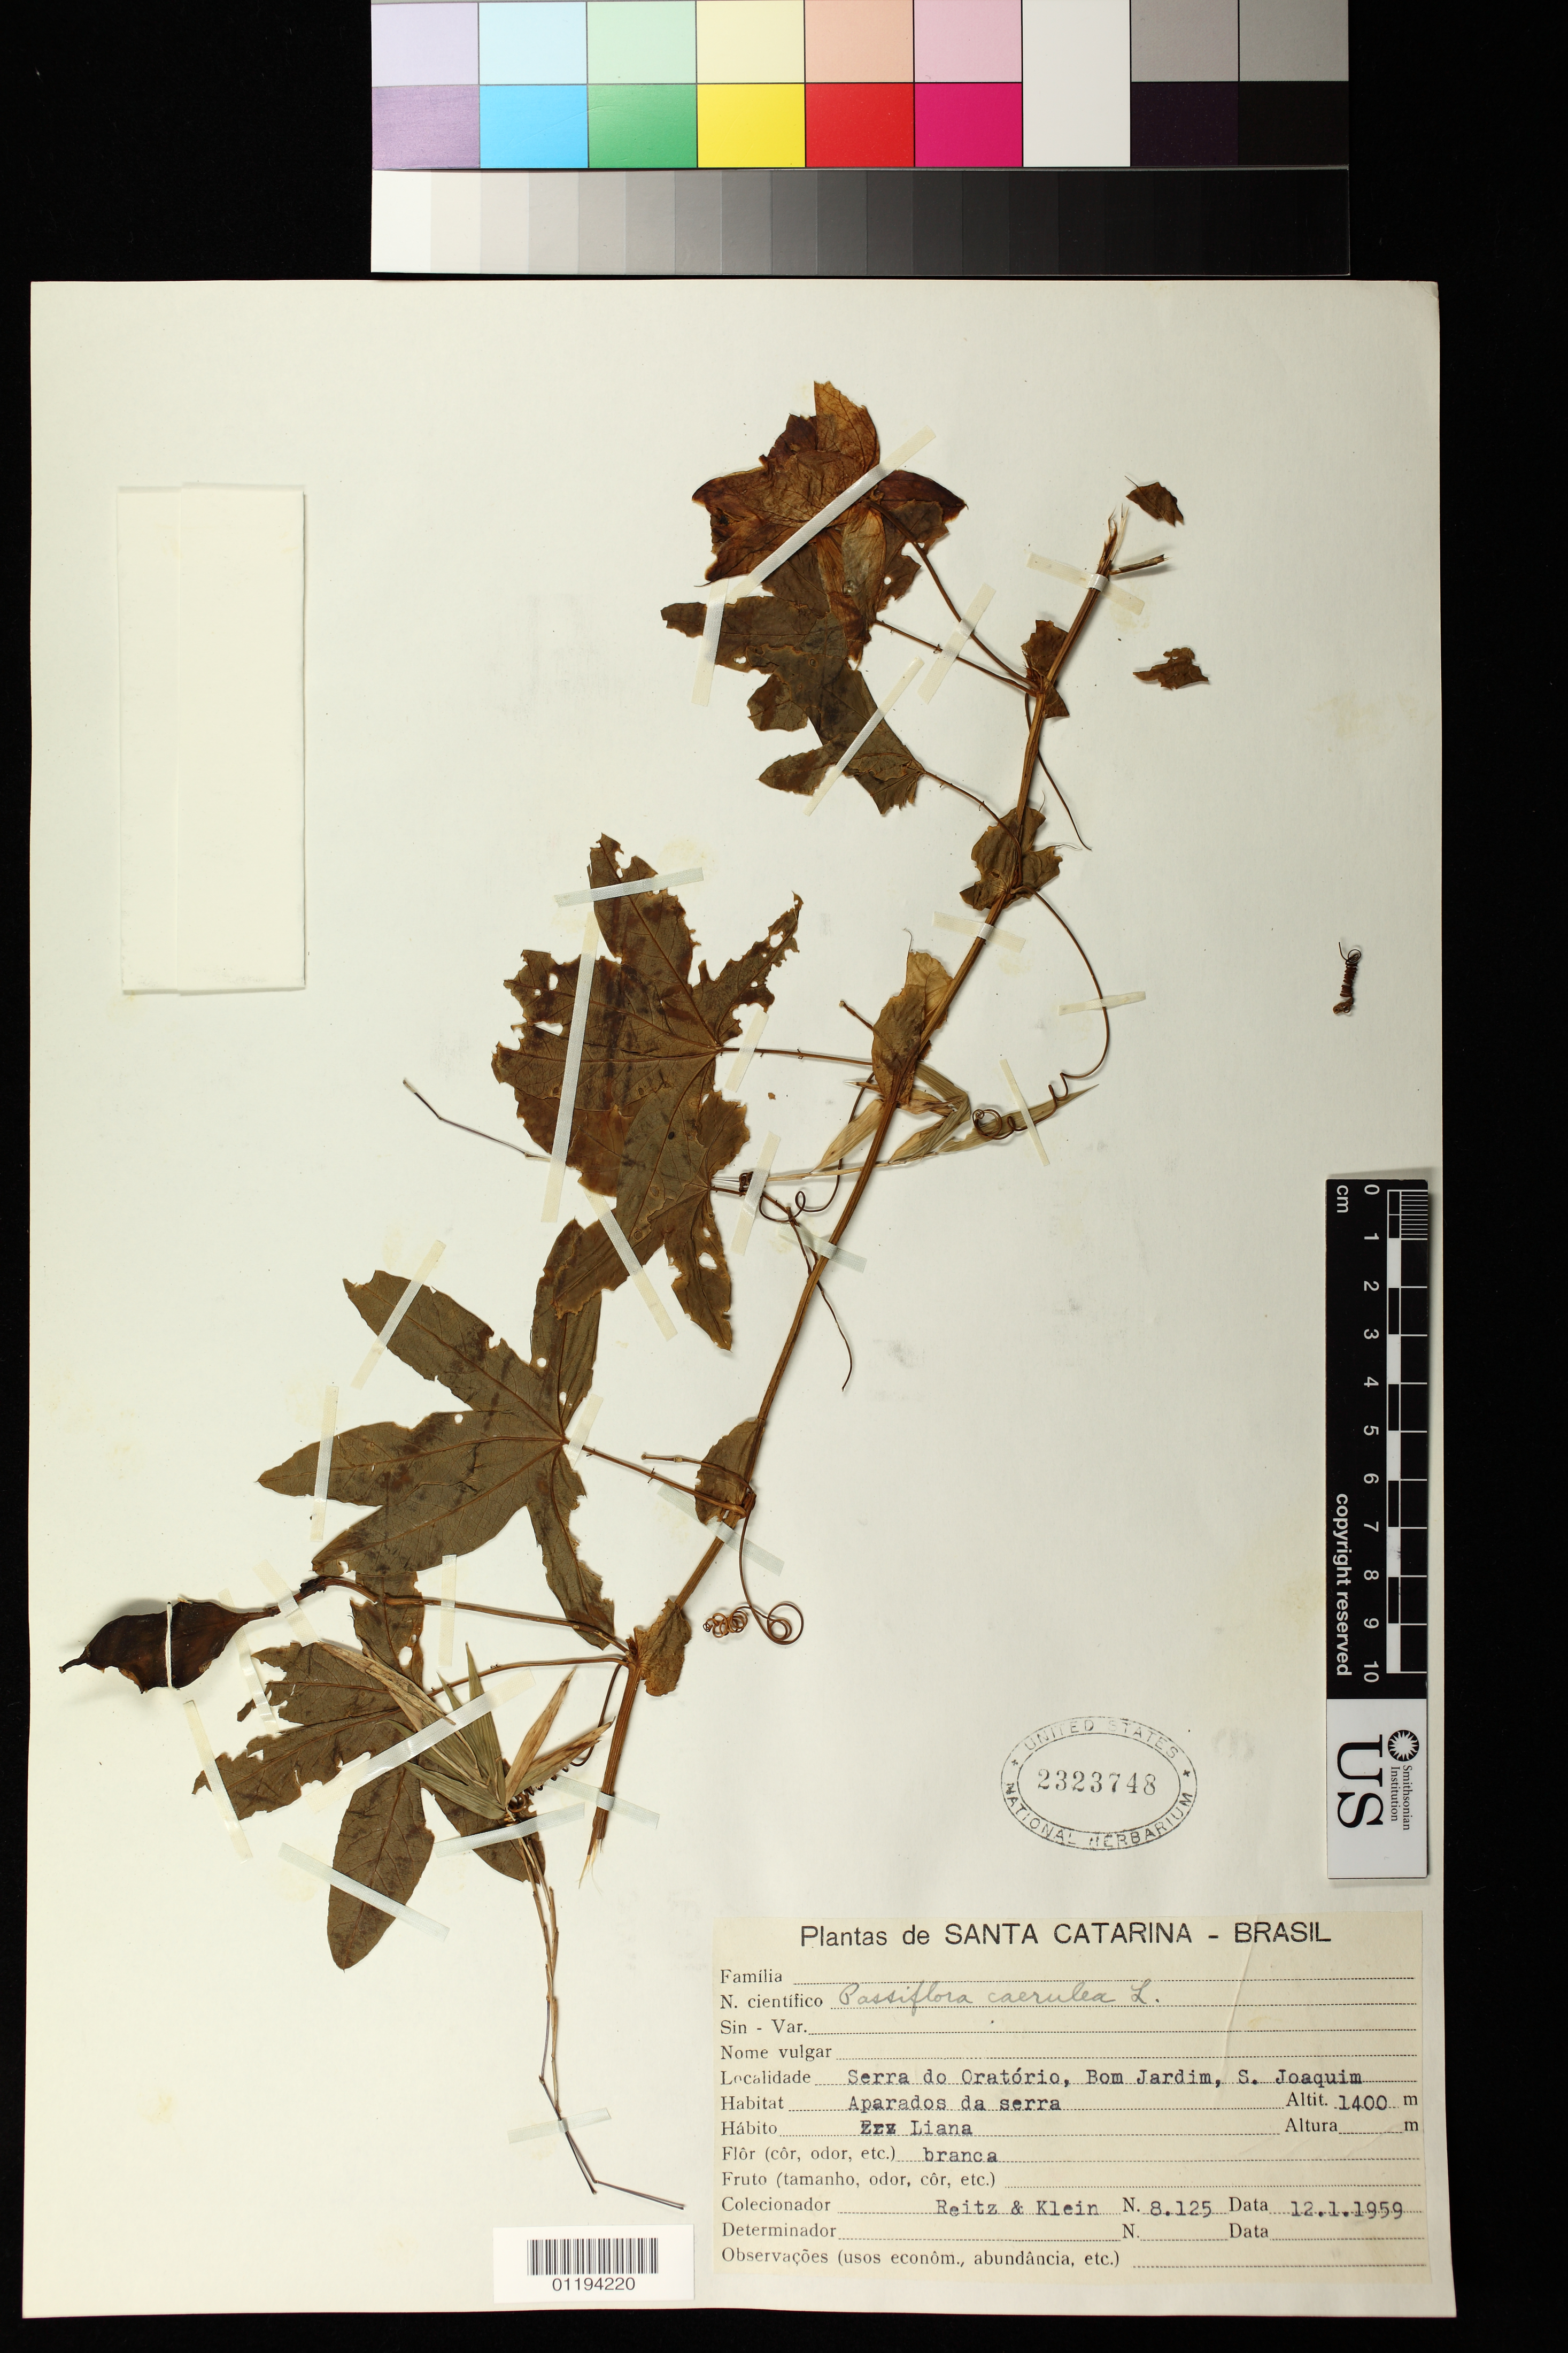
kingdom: Plantae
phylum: Tracheophyta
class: Magnoliopsida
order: Malpighiales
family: Passifloraceae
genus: Passiflora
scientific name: Passiflora caerulea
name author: L.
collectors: R. Reitz & R. M. Klein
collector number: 8125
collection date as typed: Dec 1 1959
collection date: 1959-12-01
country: Brazil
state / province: Santa Catarina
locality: Serra do Oratorio, Bom Jardim, S. Joaquim Apardos da Serra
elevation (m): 1400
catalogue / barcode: US 2323748